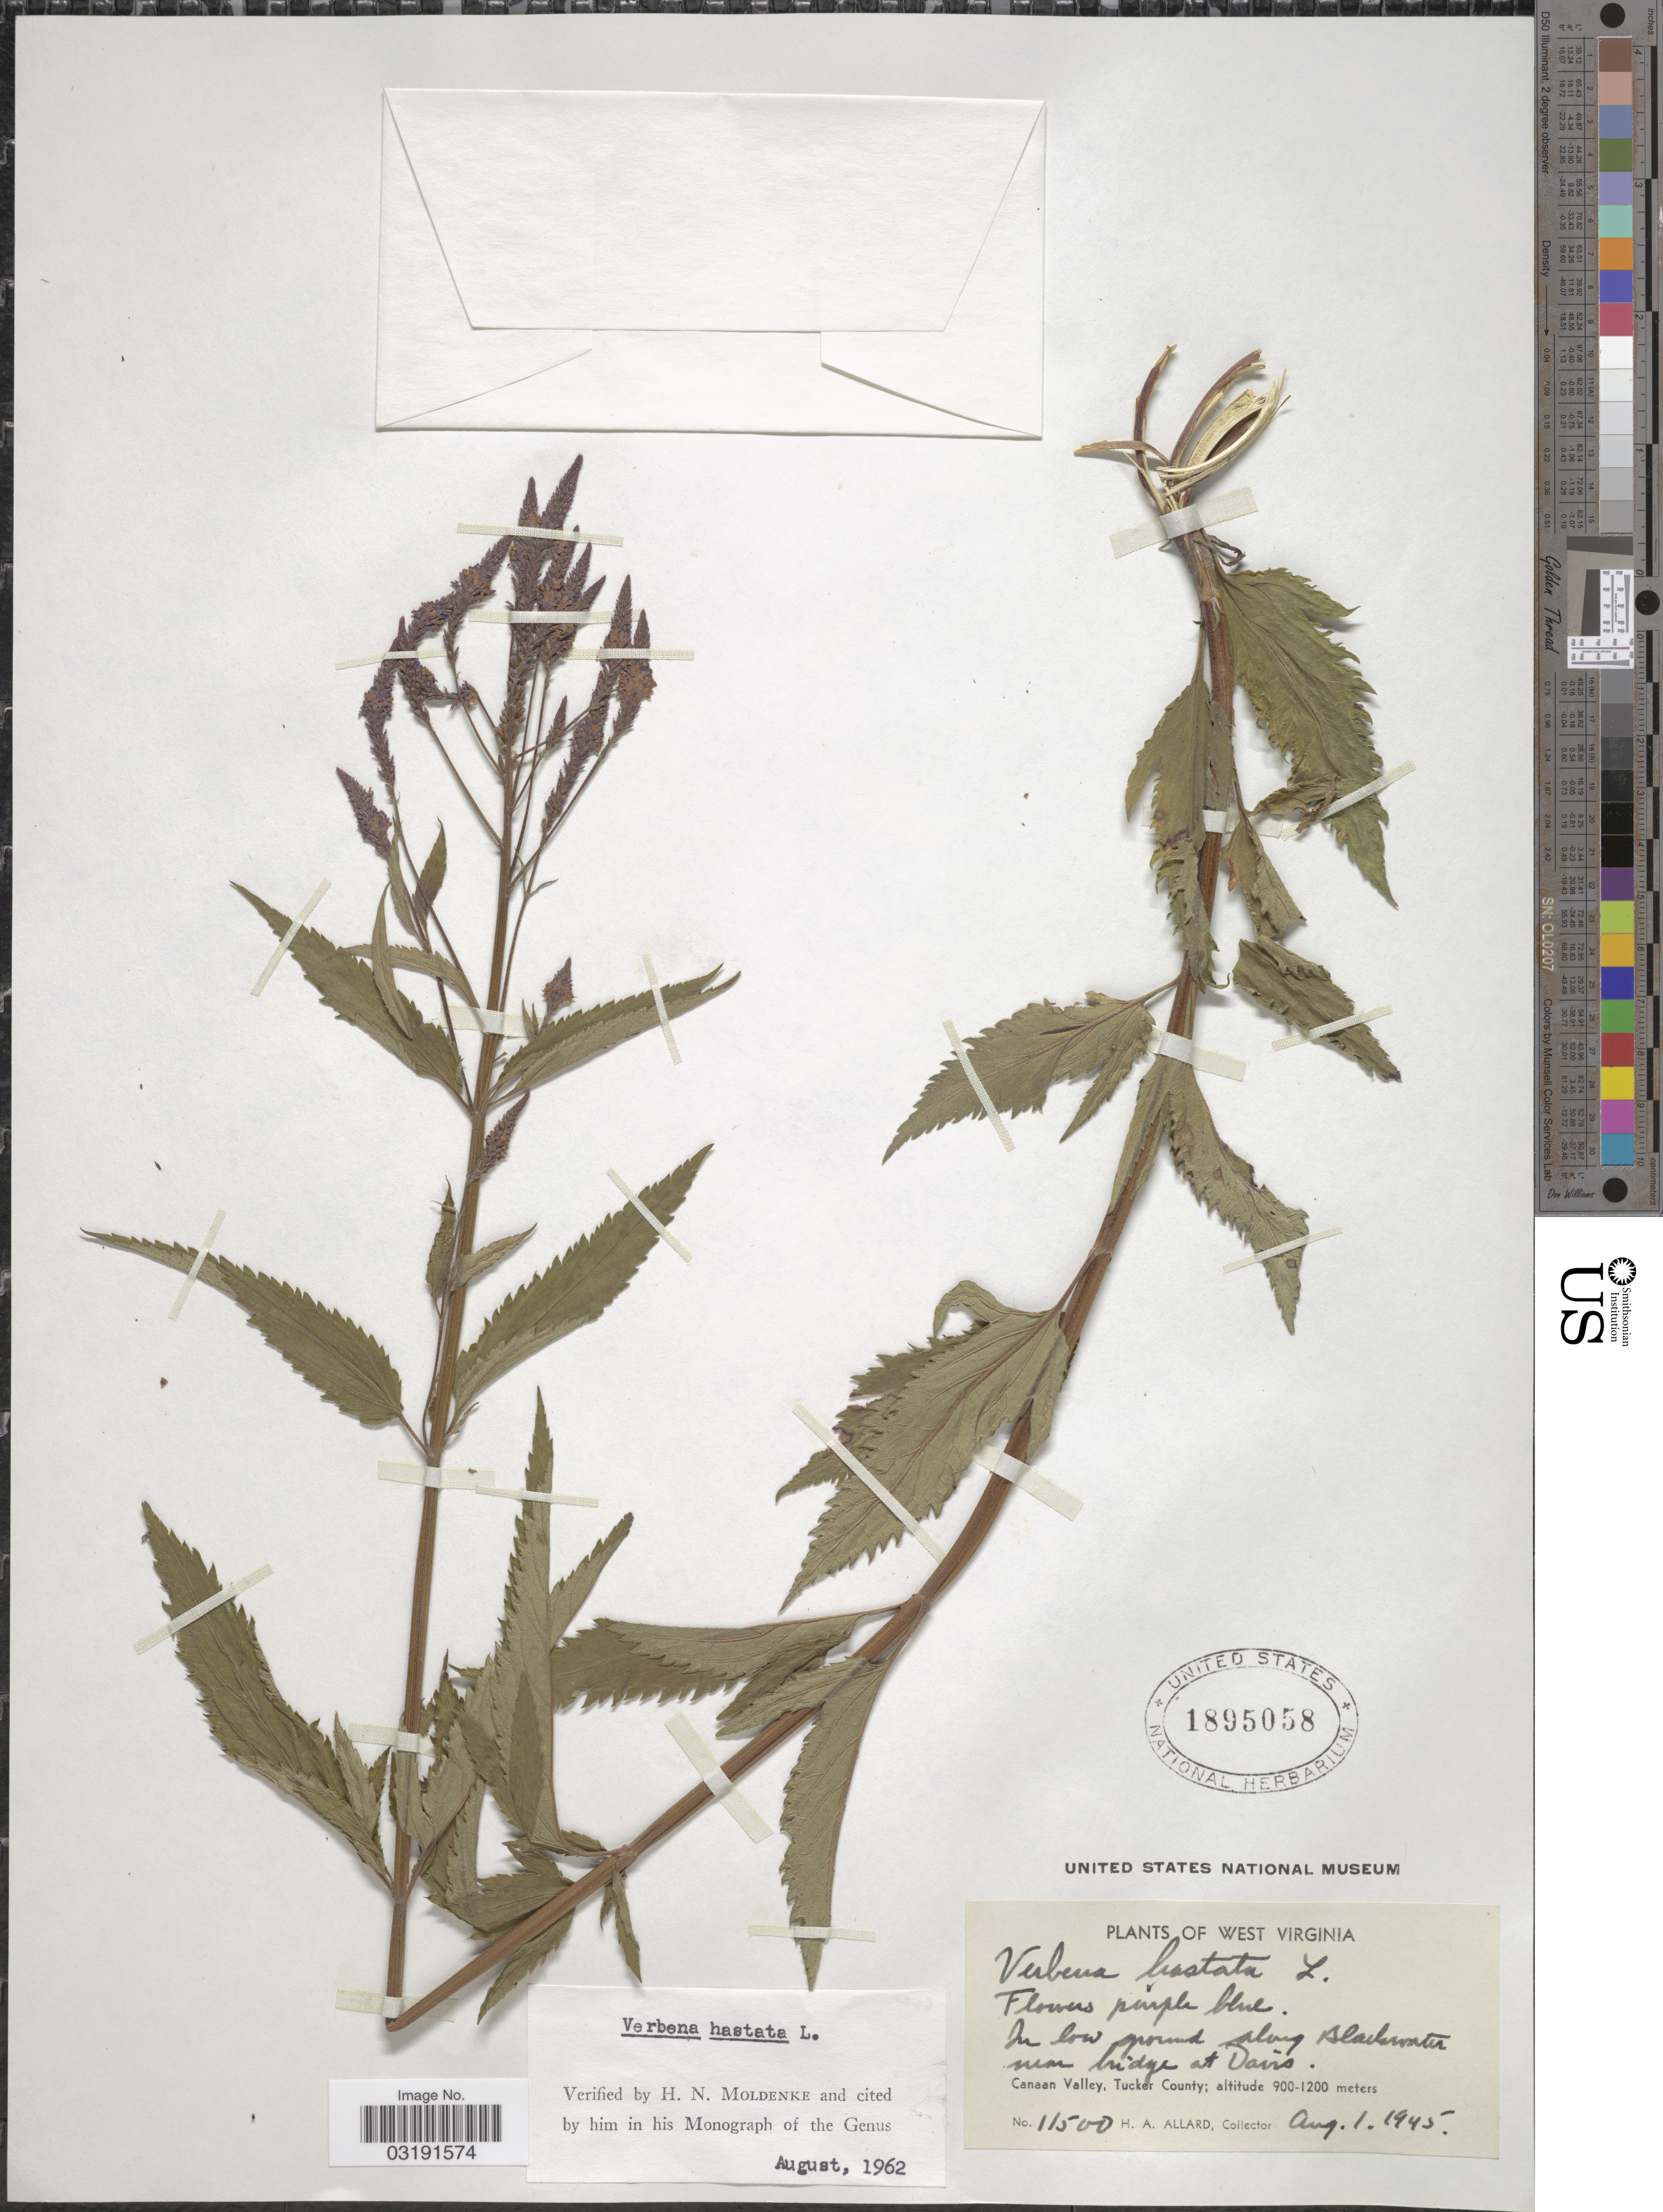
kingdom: Plantae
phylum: Tracheophyta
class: Magnoliopsida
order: Lamiales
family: Verbenaceae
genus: Verbena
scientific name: Verbena hastata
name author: L.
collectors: H. A. Allard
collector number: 11500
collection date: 1945-08-01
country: United States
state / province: West Virginia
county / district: Tucker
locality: In low ground along Blackwater near bridge at Davis, Canaan Valley, Tucker County.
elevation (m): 900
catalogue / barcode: US 1895058